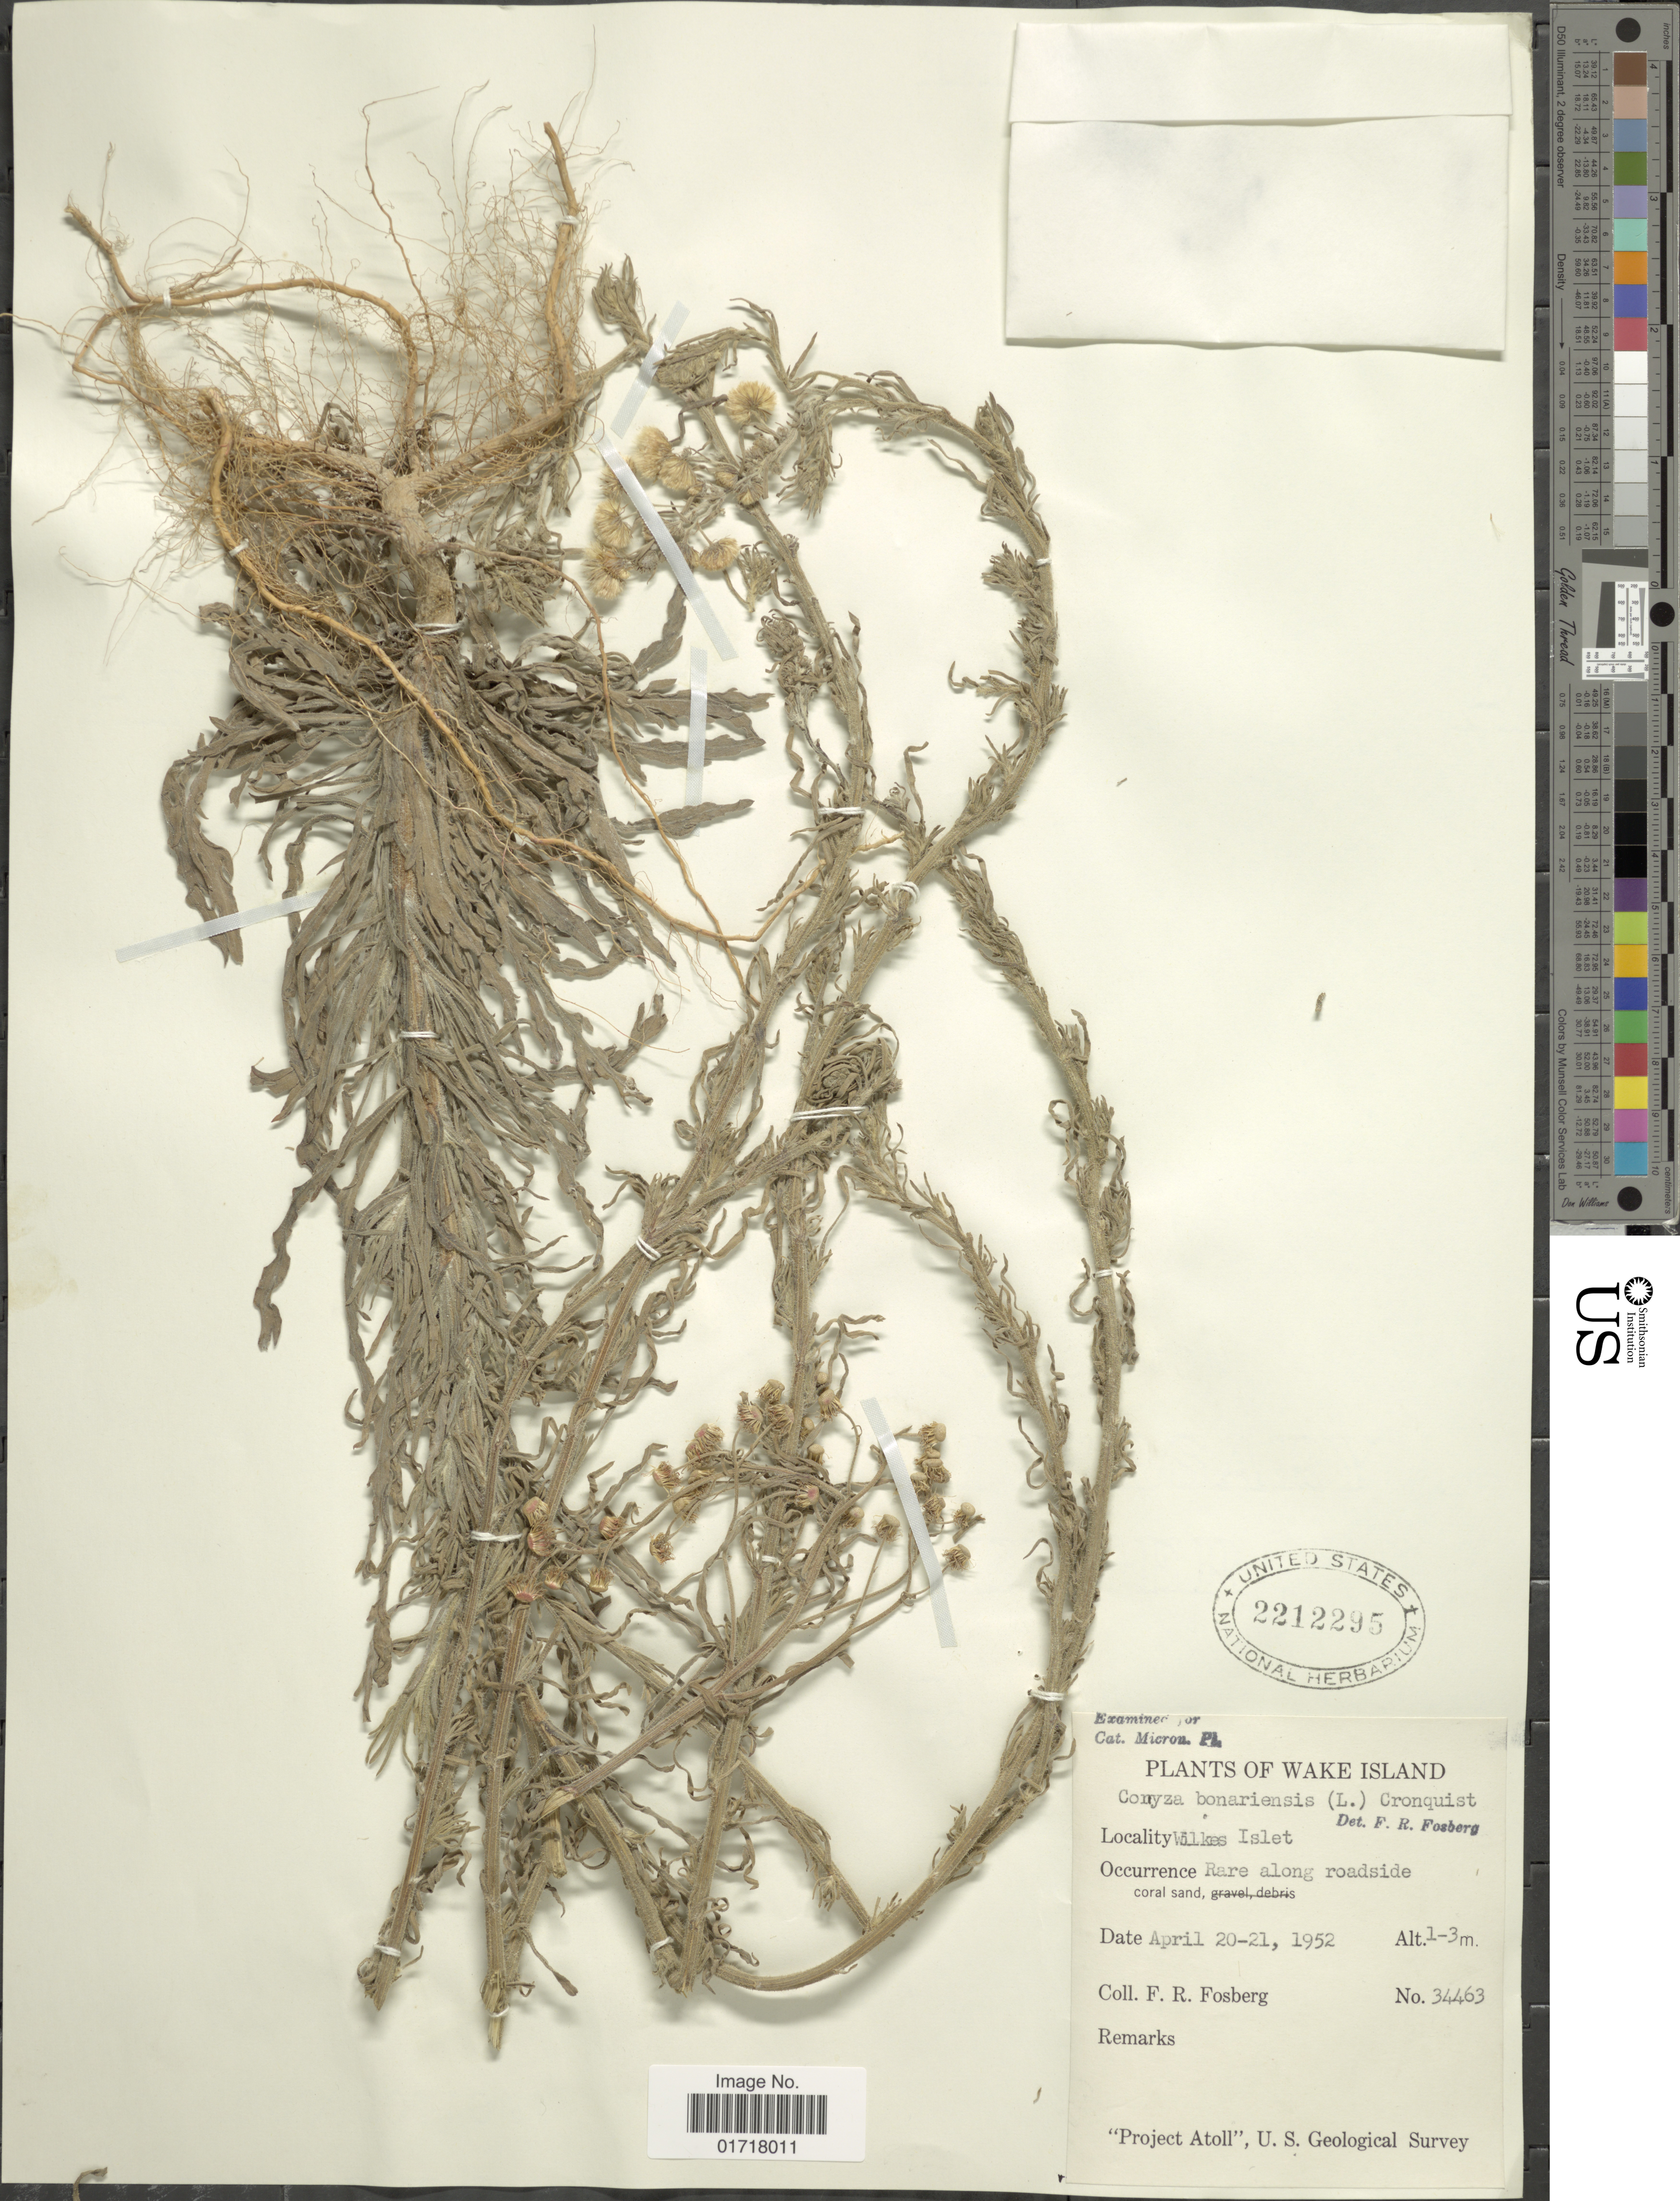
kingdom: Plantae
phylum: Tracheophyta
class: Magnoliopsida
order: Asterales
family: Asteraceae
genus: Erigeron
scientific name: Erigeron bonariensis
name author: L.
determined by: Wagner, W. L., (BOT), Smithsonian Institution - National Museum of Natural History (UNITED STATES)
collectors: F. R. Fosberg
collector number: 34463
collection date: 1952-04-20/1952-04-21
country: U.S. Administered Pacific Islands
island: Wake Island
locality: Wake Islands, Wilkes Islet, rare along roadside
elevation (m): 1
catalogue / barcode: US 2212295